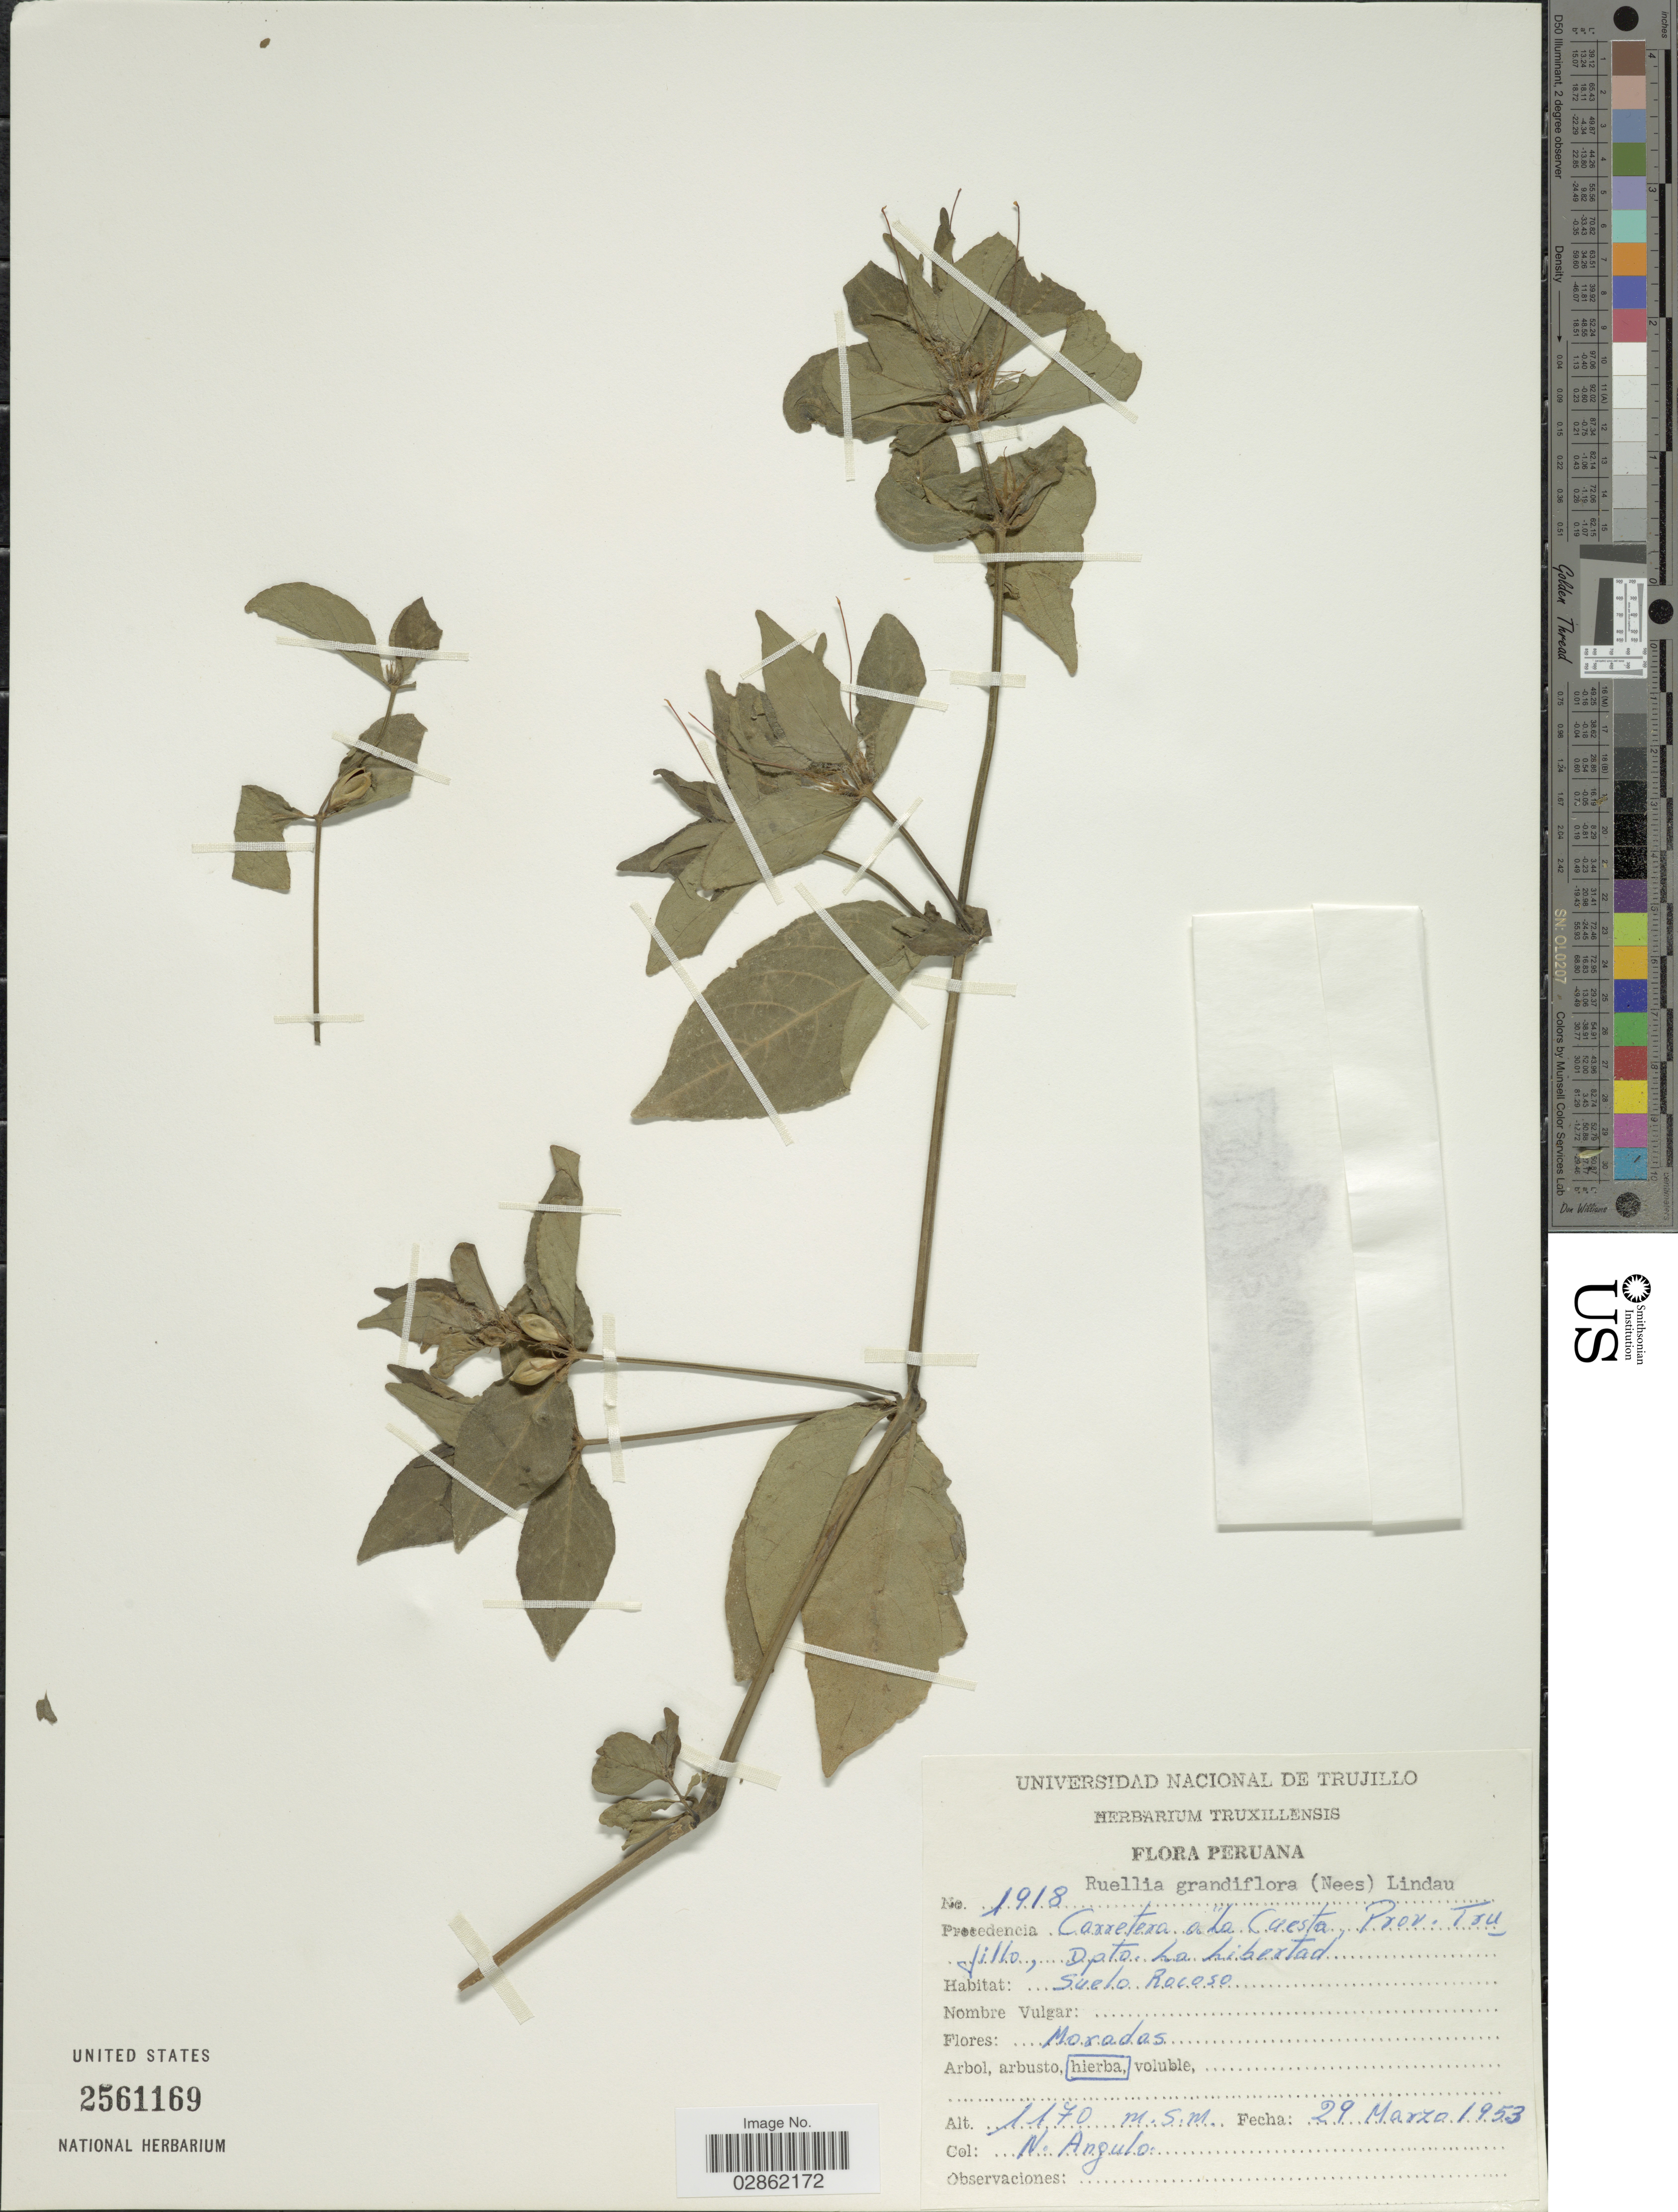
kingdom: Plantae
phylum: Tracheophyta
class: Magnoliopsida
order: Lamiales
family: Acanthaceae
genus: Ruellia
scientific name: Ruellia spectabilis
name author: (Hook.) G. Nicholson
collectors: N. Angulo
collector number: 1918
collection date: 1953-03-29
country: Peru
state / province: La Libertad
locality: Procedencia Carretera a La Cuesta, Prov. Trujillo, Dpto. La Libertad.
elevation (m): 1170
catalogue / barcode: US 2561169